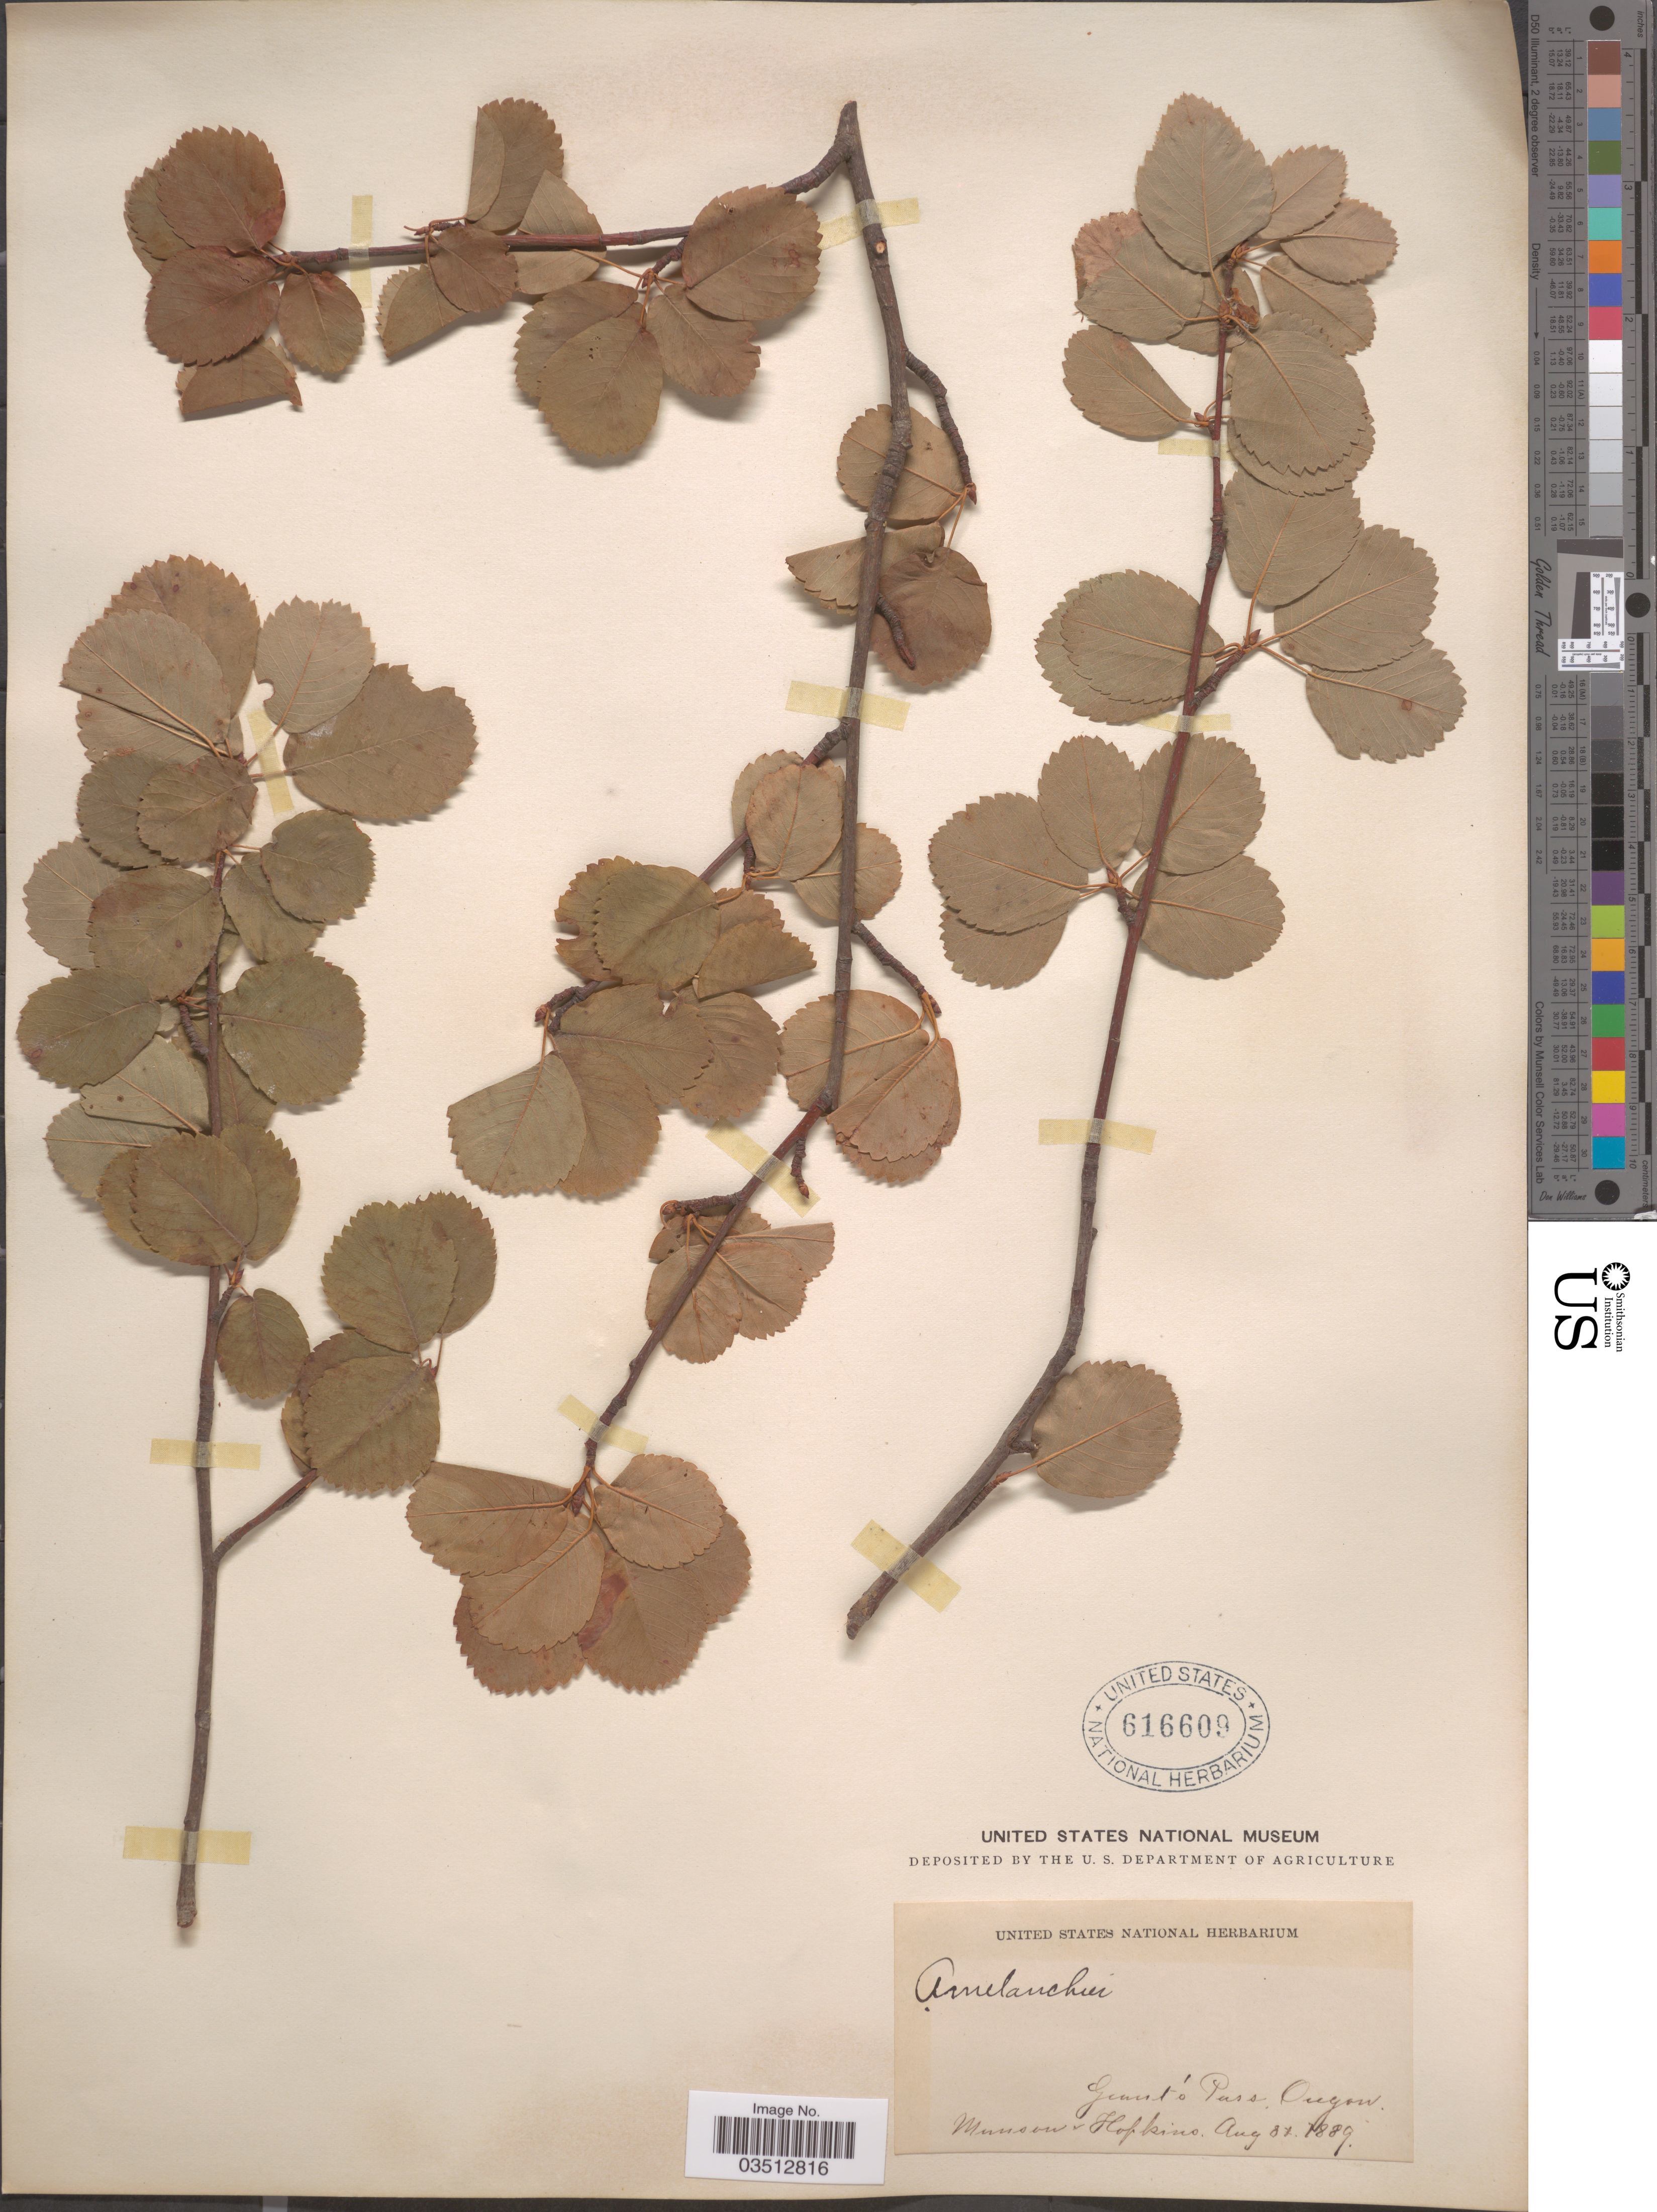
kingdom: Plantae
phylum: Tracheophyta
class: Magnoliopsida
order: Rosales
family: Rosaceae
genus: Amelanchier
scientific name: Amelanchier sp.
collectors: -. Munson & -- Hopkins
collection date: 1889-08-08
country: United States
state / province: Oregon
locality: Grant's Pass.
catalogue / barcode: US 616609